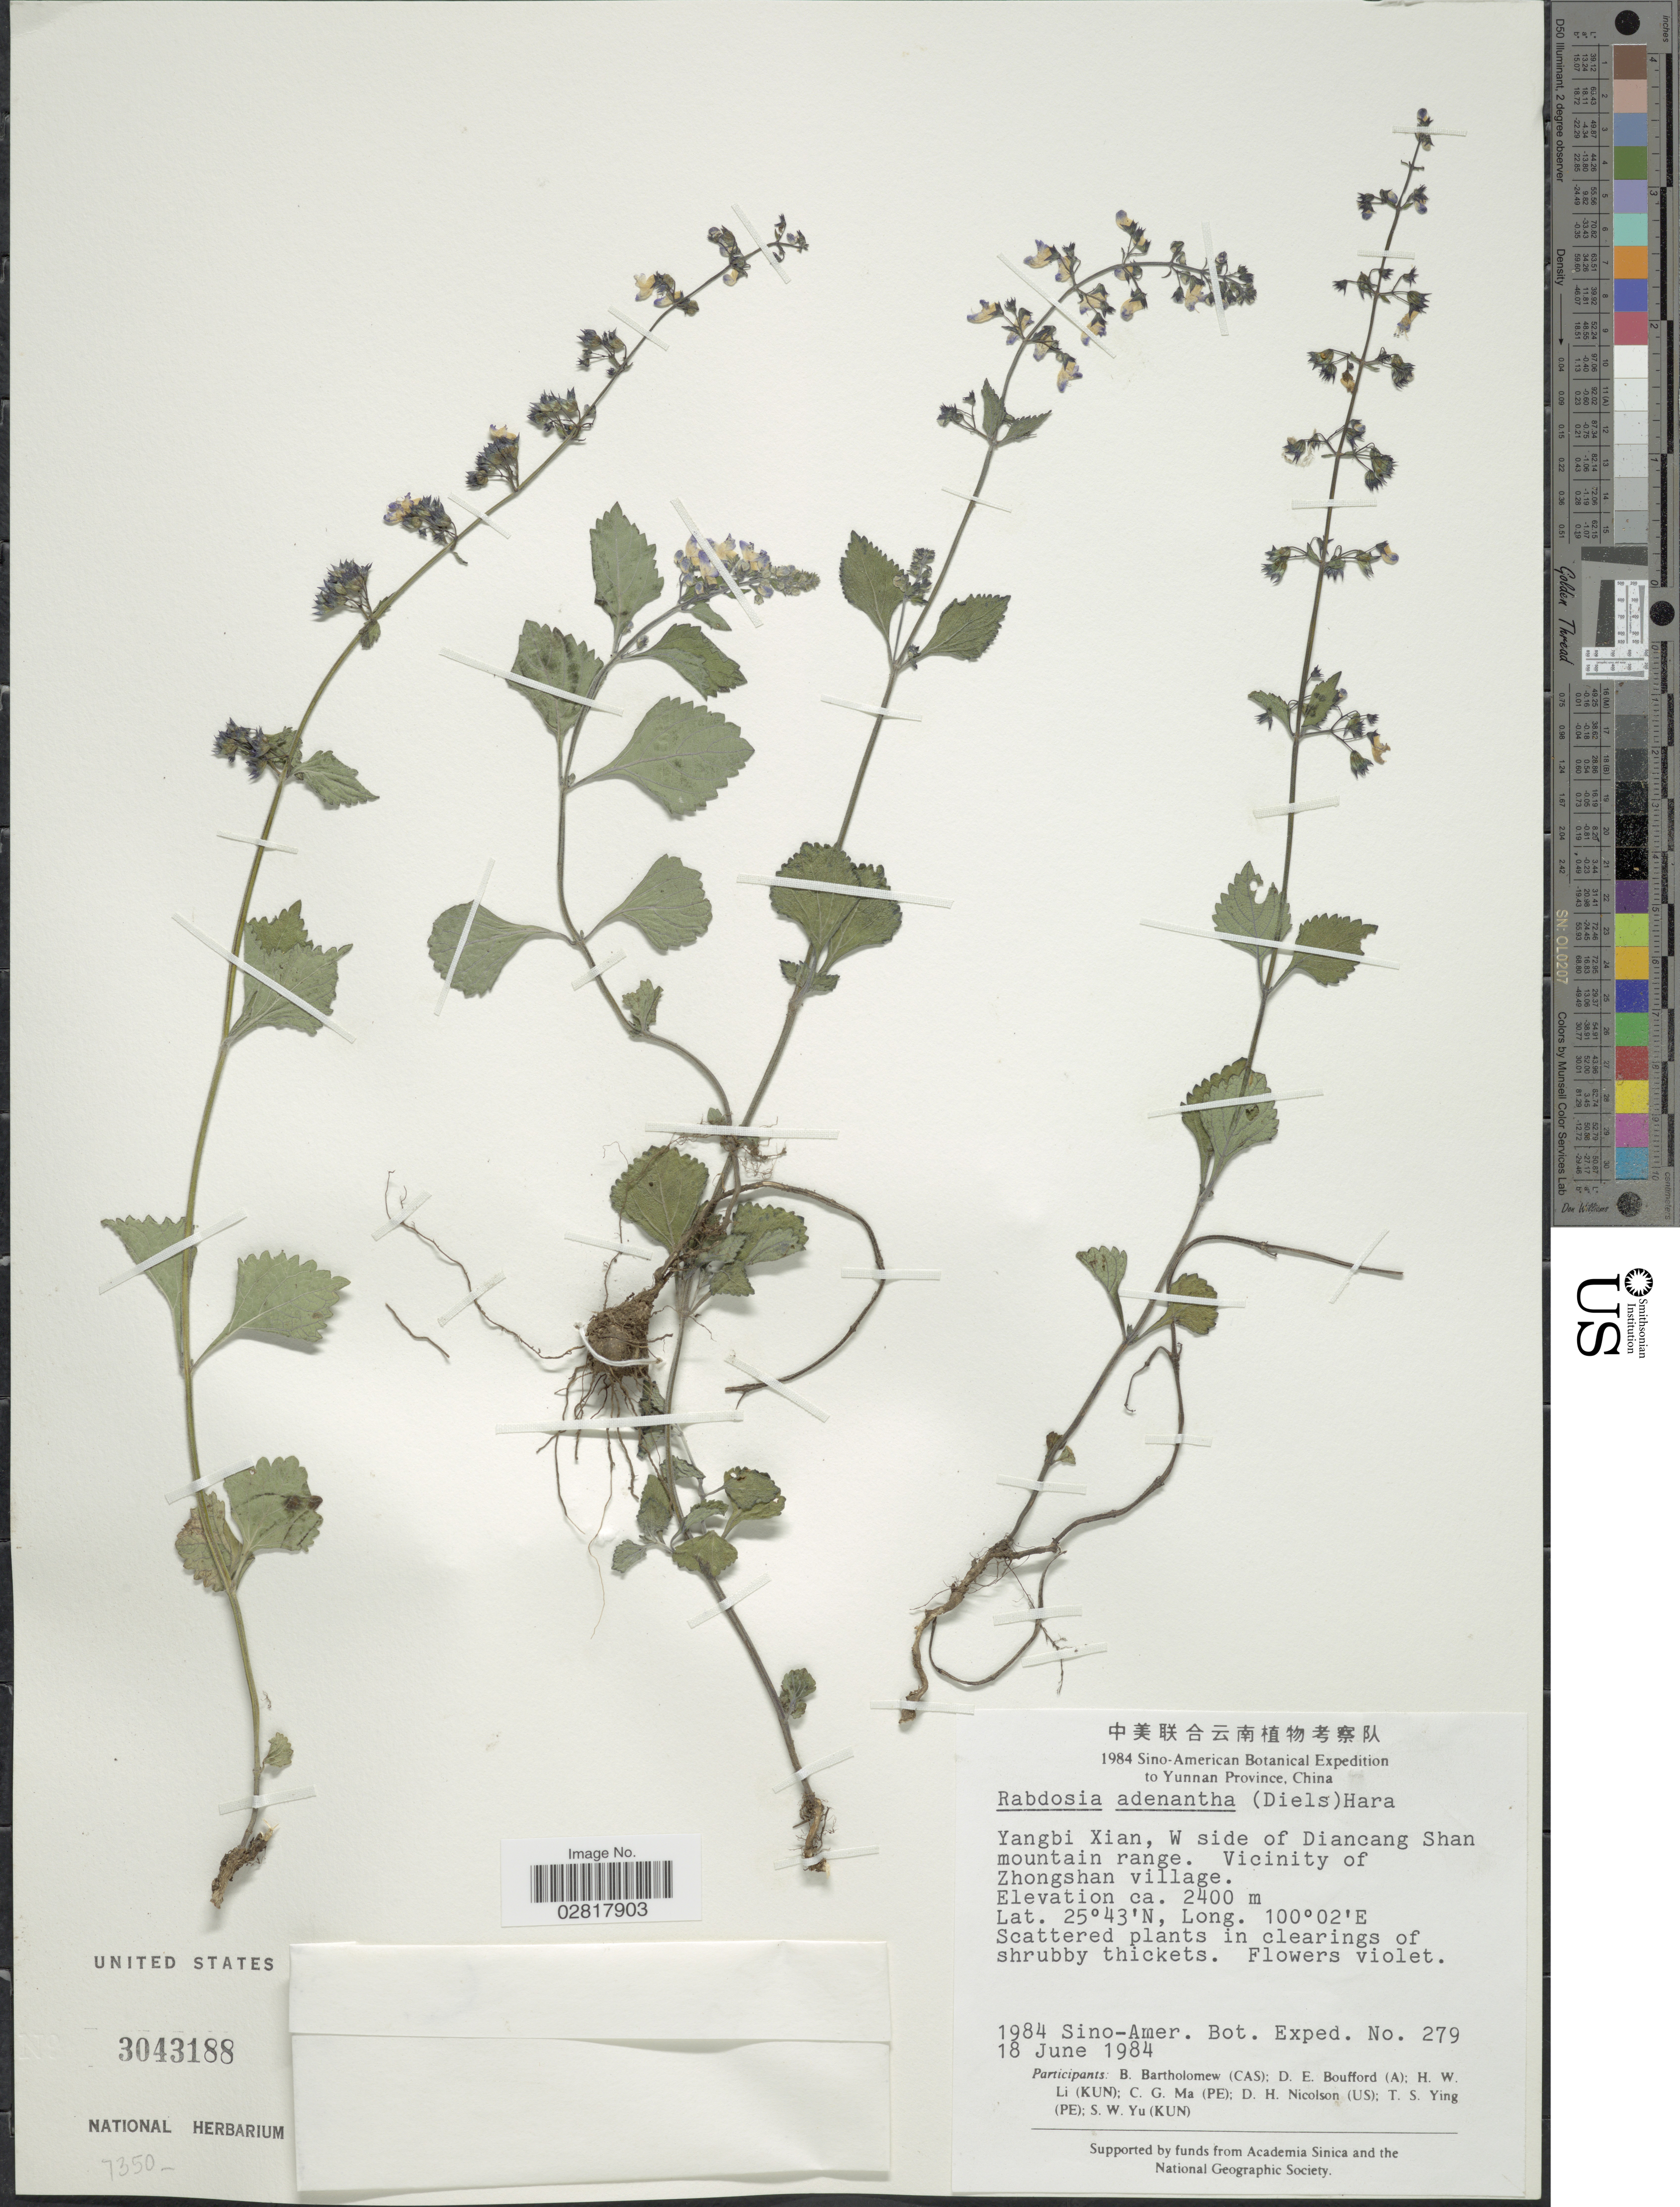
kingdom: Plantae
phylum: Tracheophyta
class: Magnoliopsida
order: Lamiales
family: Lamiaceae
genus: Plectranthus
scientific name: Plectranthus adenanthus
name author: Diels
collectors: Sino-Amer. Bot. Exped. 1984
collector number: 279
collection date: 1984-06-18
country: China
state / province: Yunnan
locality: Yangbi Xian, W side of Diancang Shan mountain range. Vicinity of Zhongshan village.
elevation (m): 2400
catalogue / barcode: US 3043188